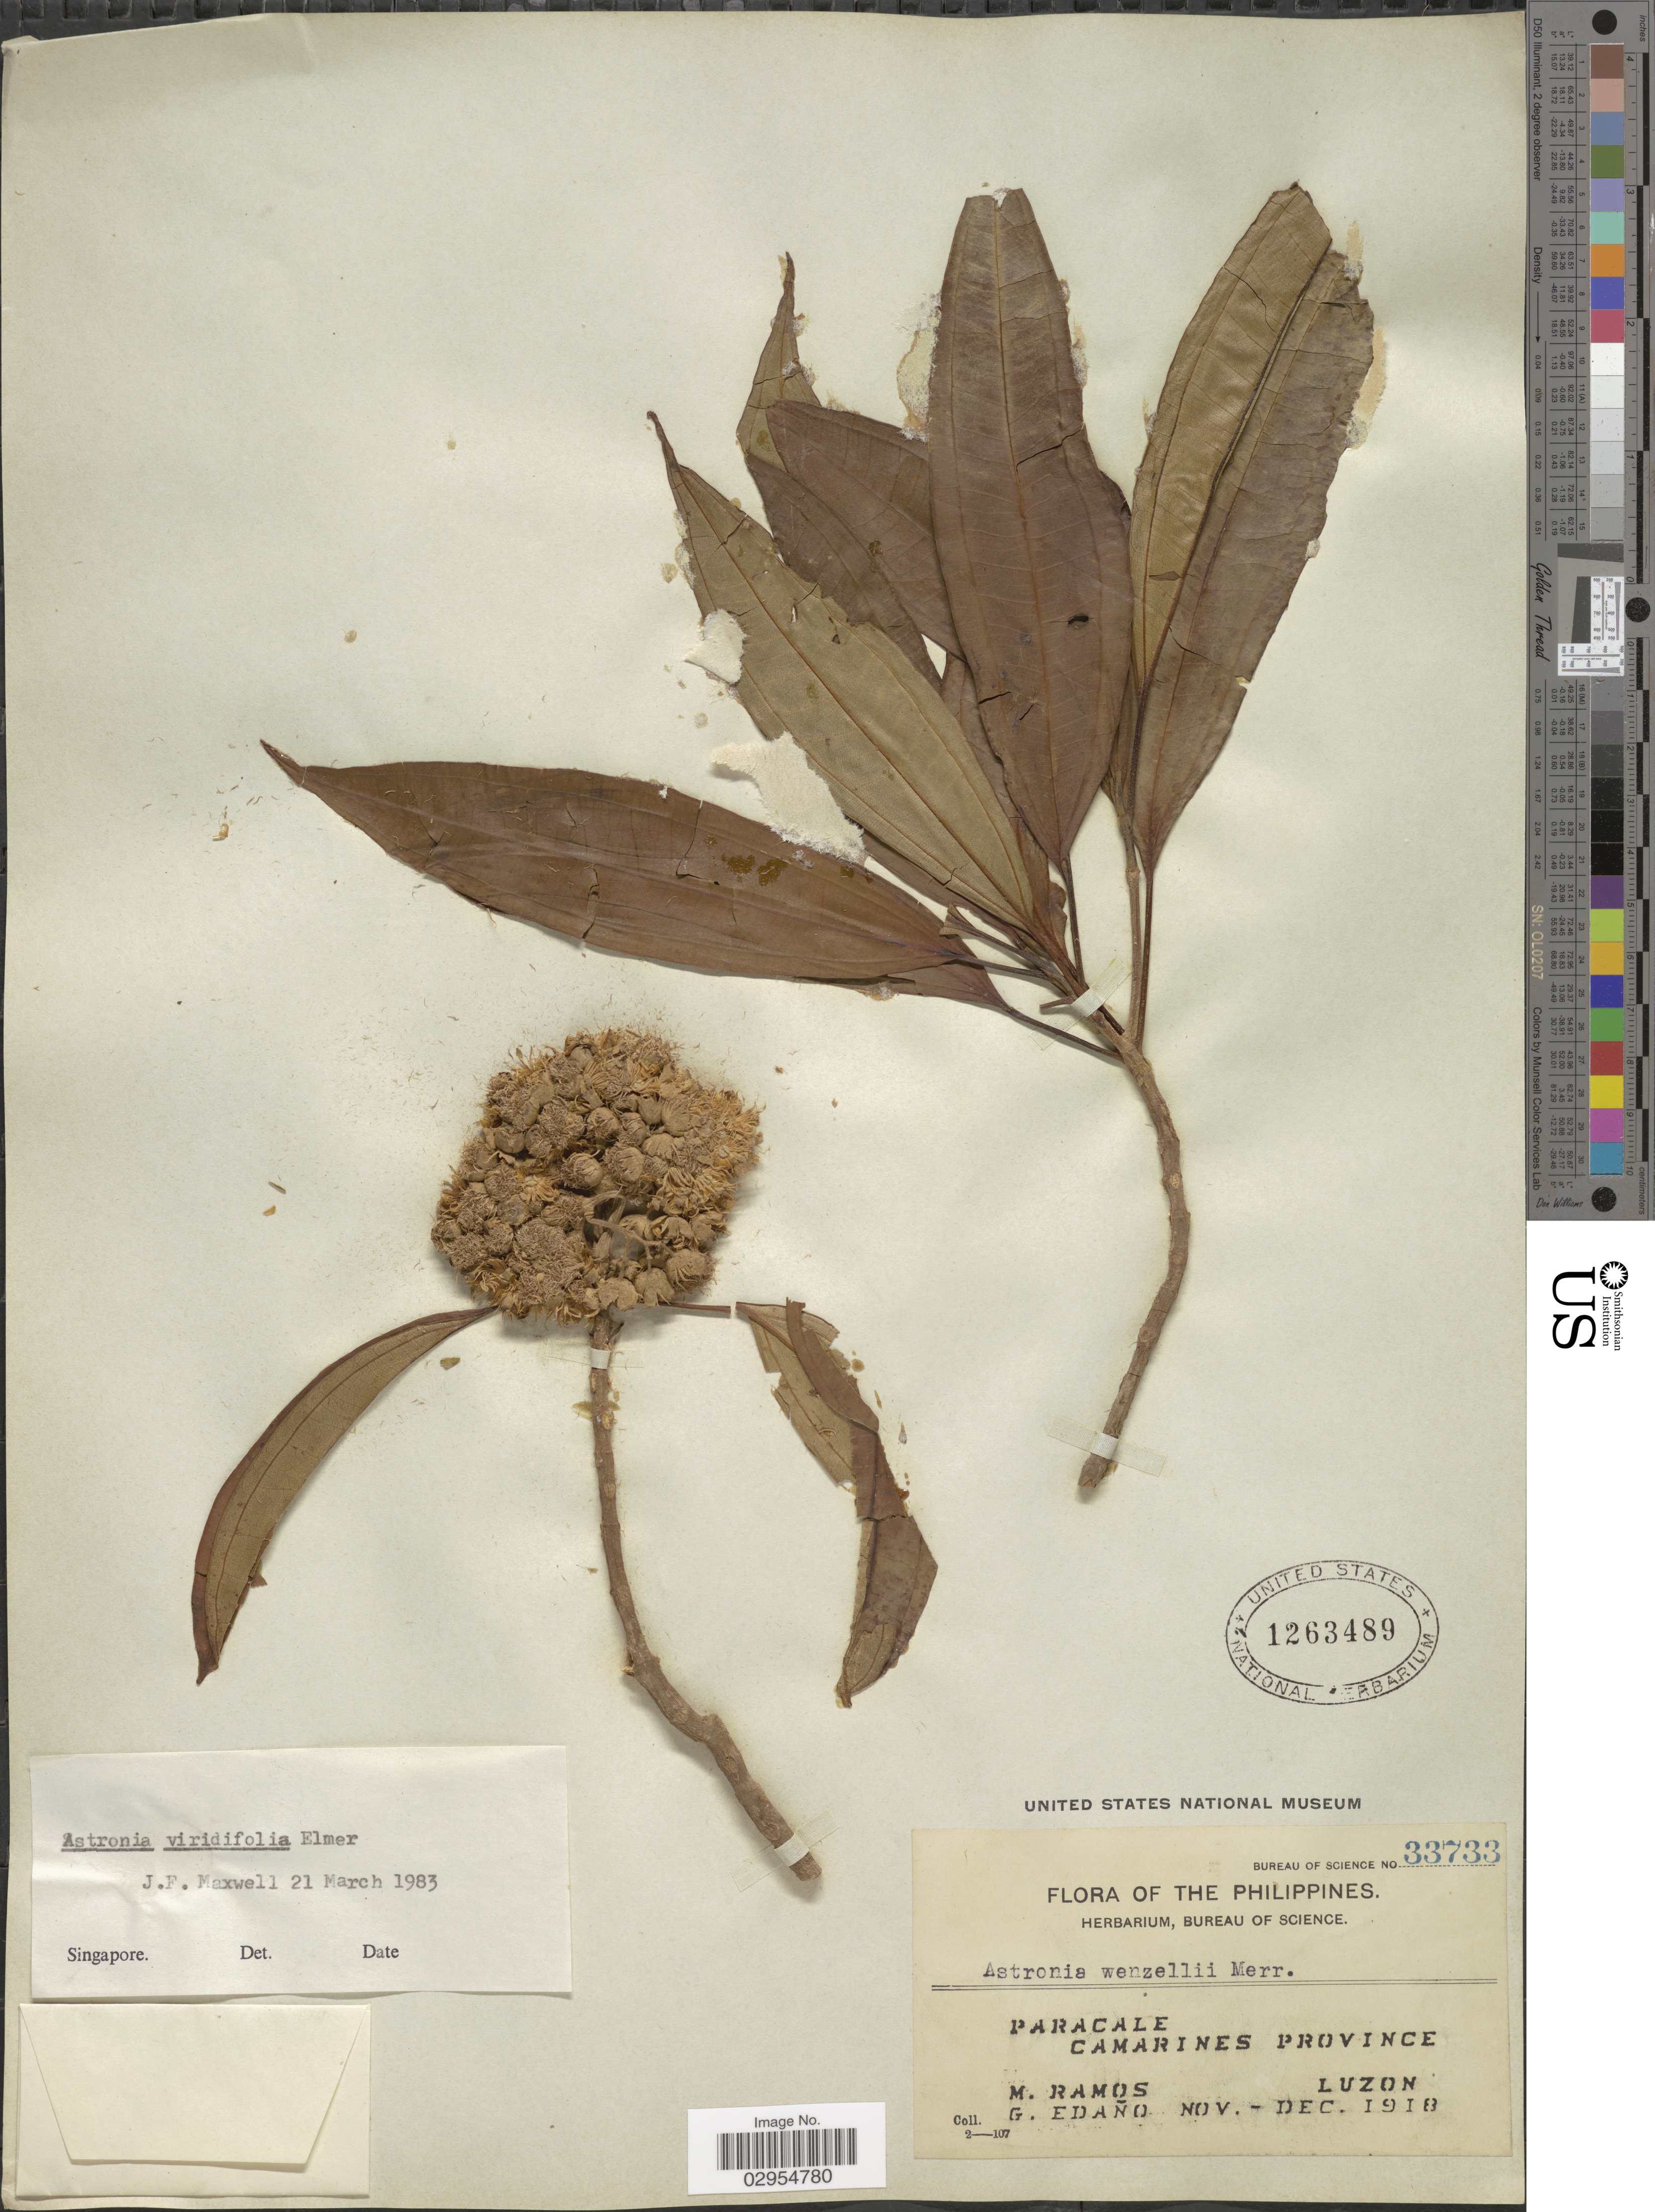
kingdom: Plantae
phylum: Tracheophyta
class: Magnoliopsida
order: Myrtales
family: Melastomataceae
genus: Astronia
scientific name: Astronia viridifolia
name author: Elmer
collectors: M. Ramos & G. Edaño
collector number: Bureau of Science 33733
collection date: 1918-11/1918-12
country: Philippines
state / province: Bicol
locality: Paracale, Camarines Province, Luzon.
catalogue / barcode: US 1263489